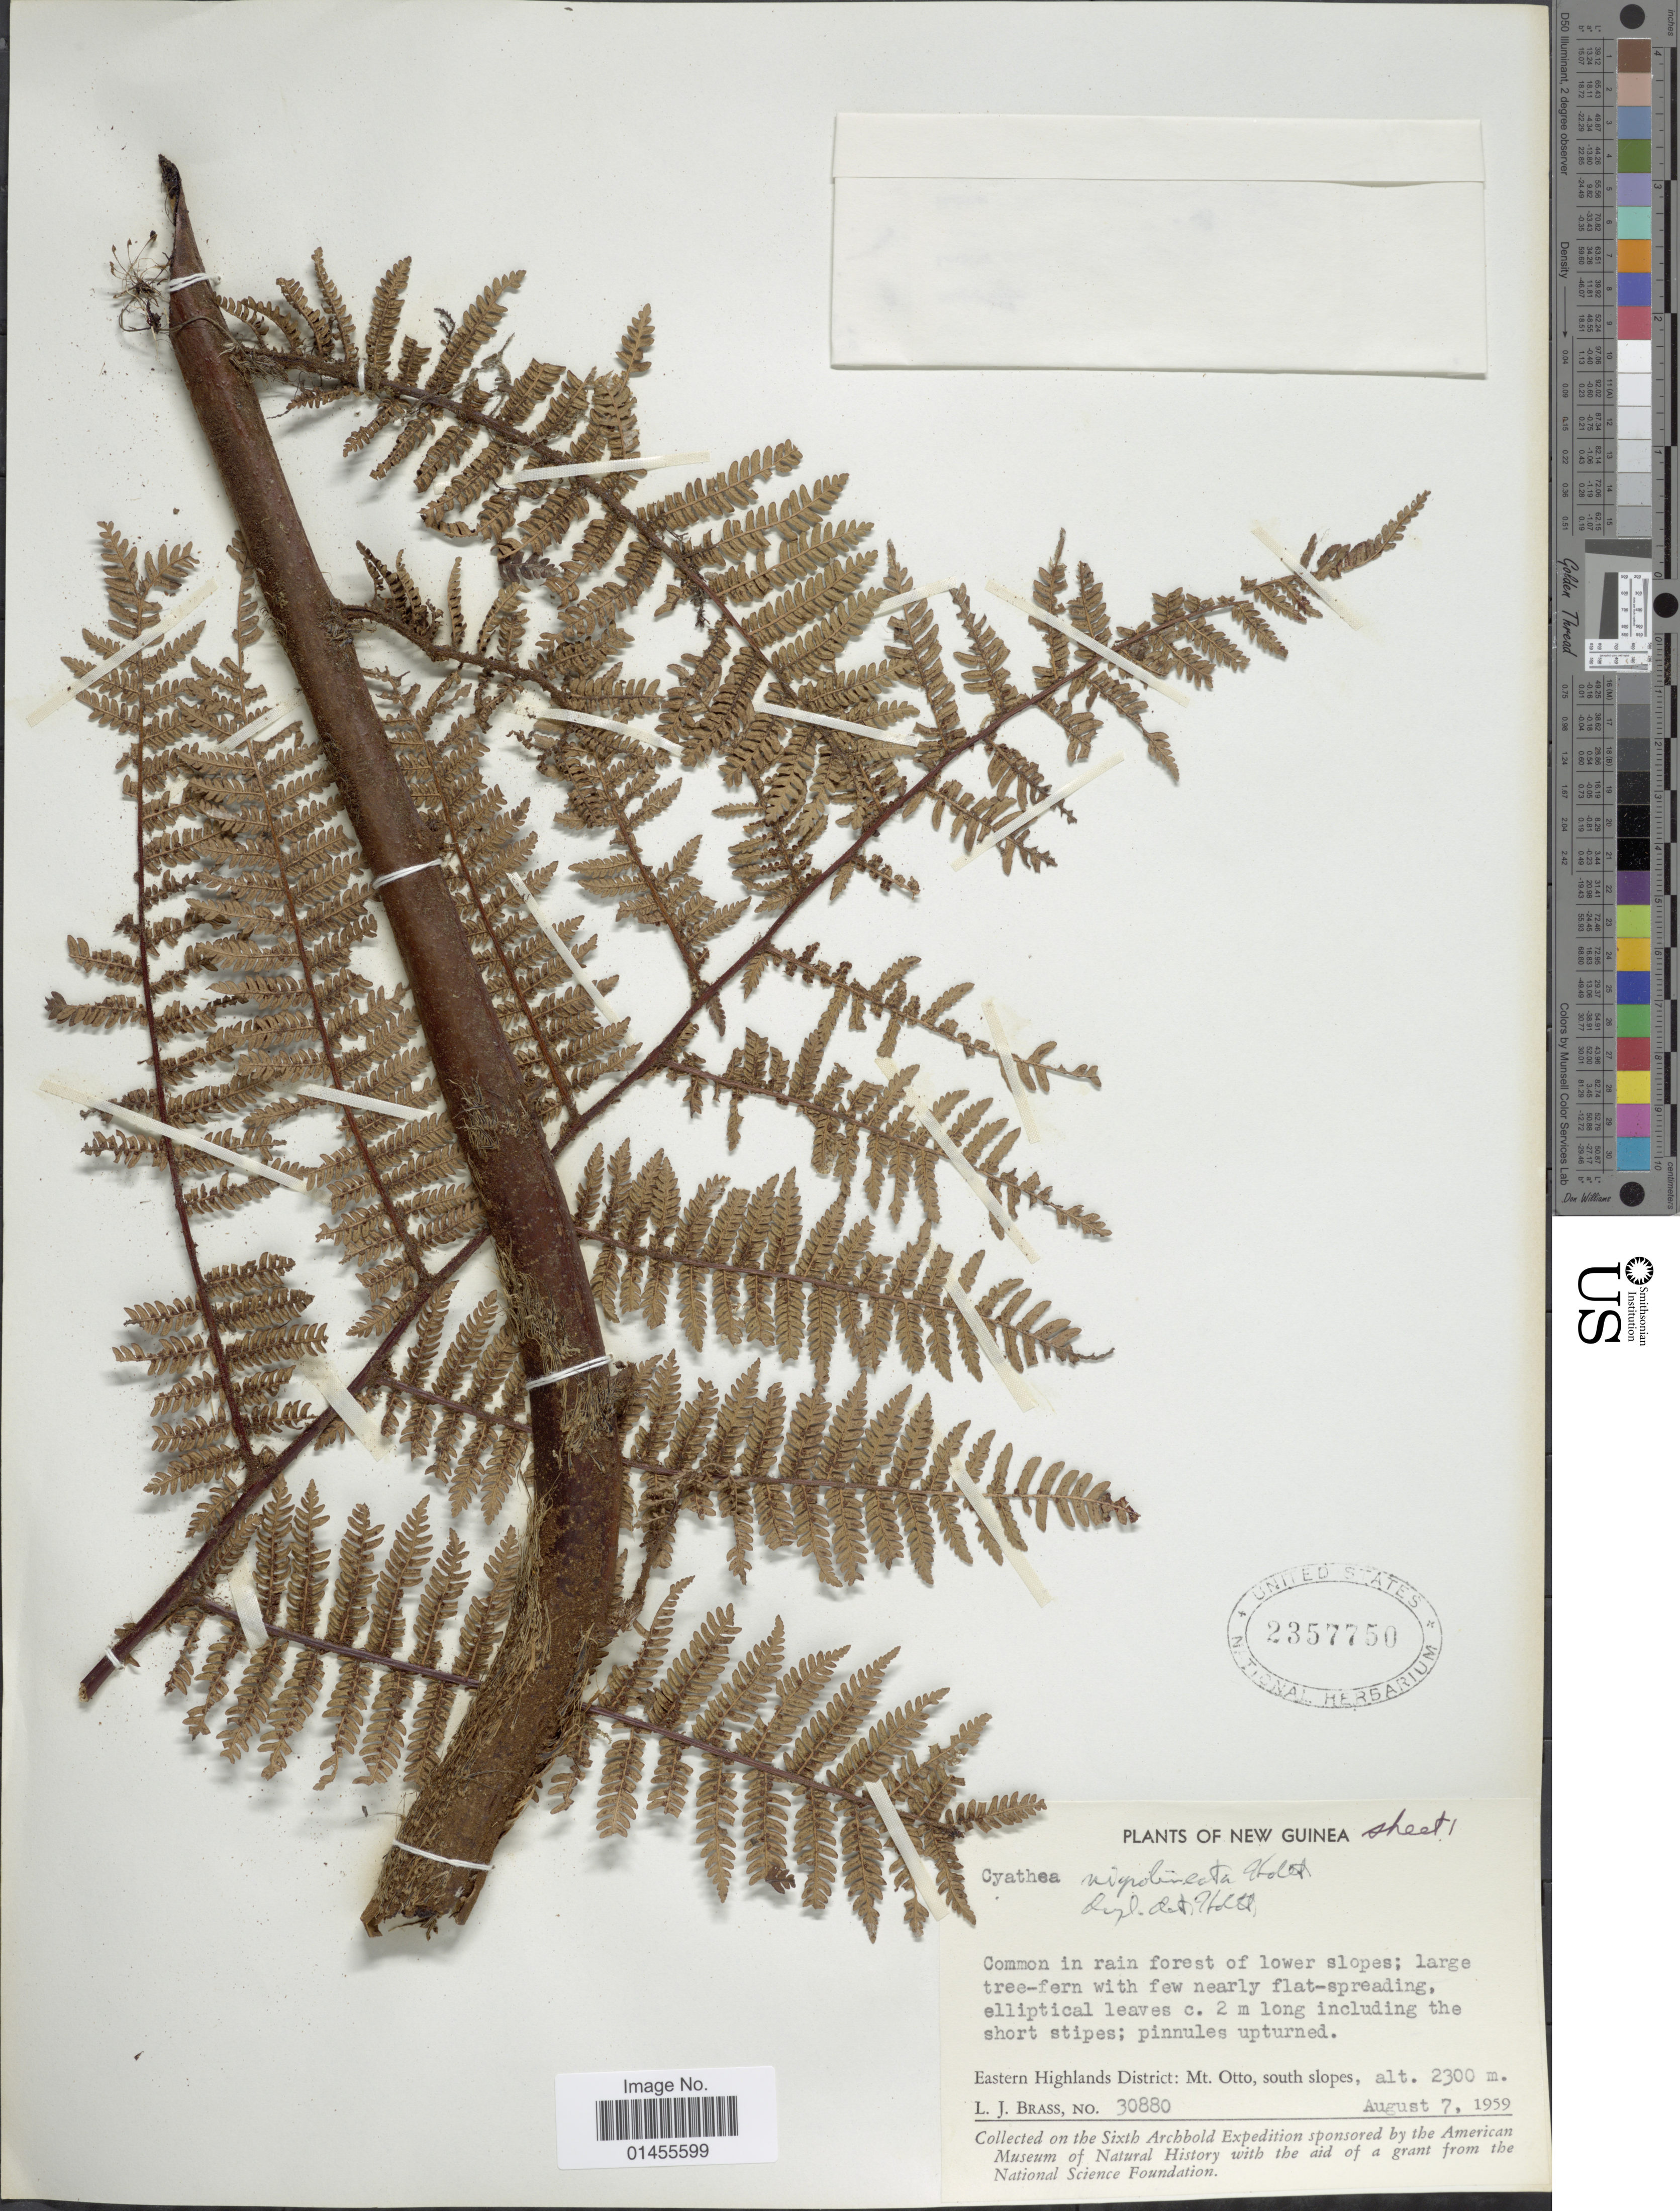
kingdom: Plantae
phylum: Tracheophyta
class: Polypodiopsida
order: Cyatheales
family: Cyatheaceae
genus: Alsophila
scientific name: Alsophila nigrolineata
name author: (Holttum) R.M. Tryon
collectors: L. J. Brass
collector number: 30880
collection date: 1959-08-07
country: Papua New Guinea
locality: New Guinea. Eastern Highlands District: Mt. Otto, south slopes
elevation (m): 2300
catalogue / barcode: US 2357750